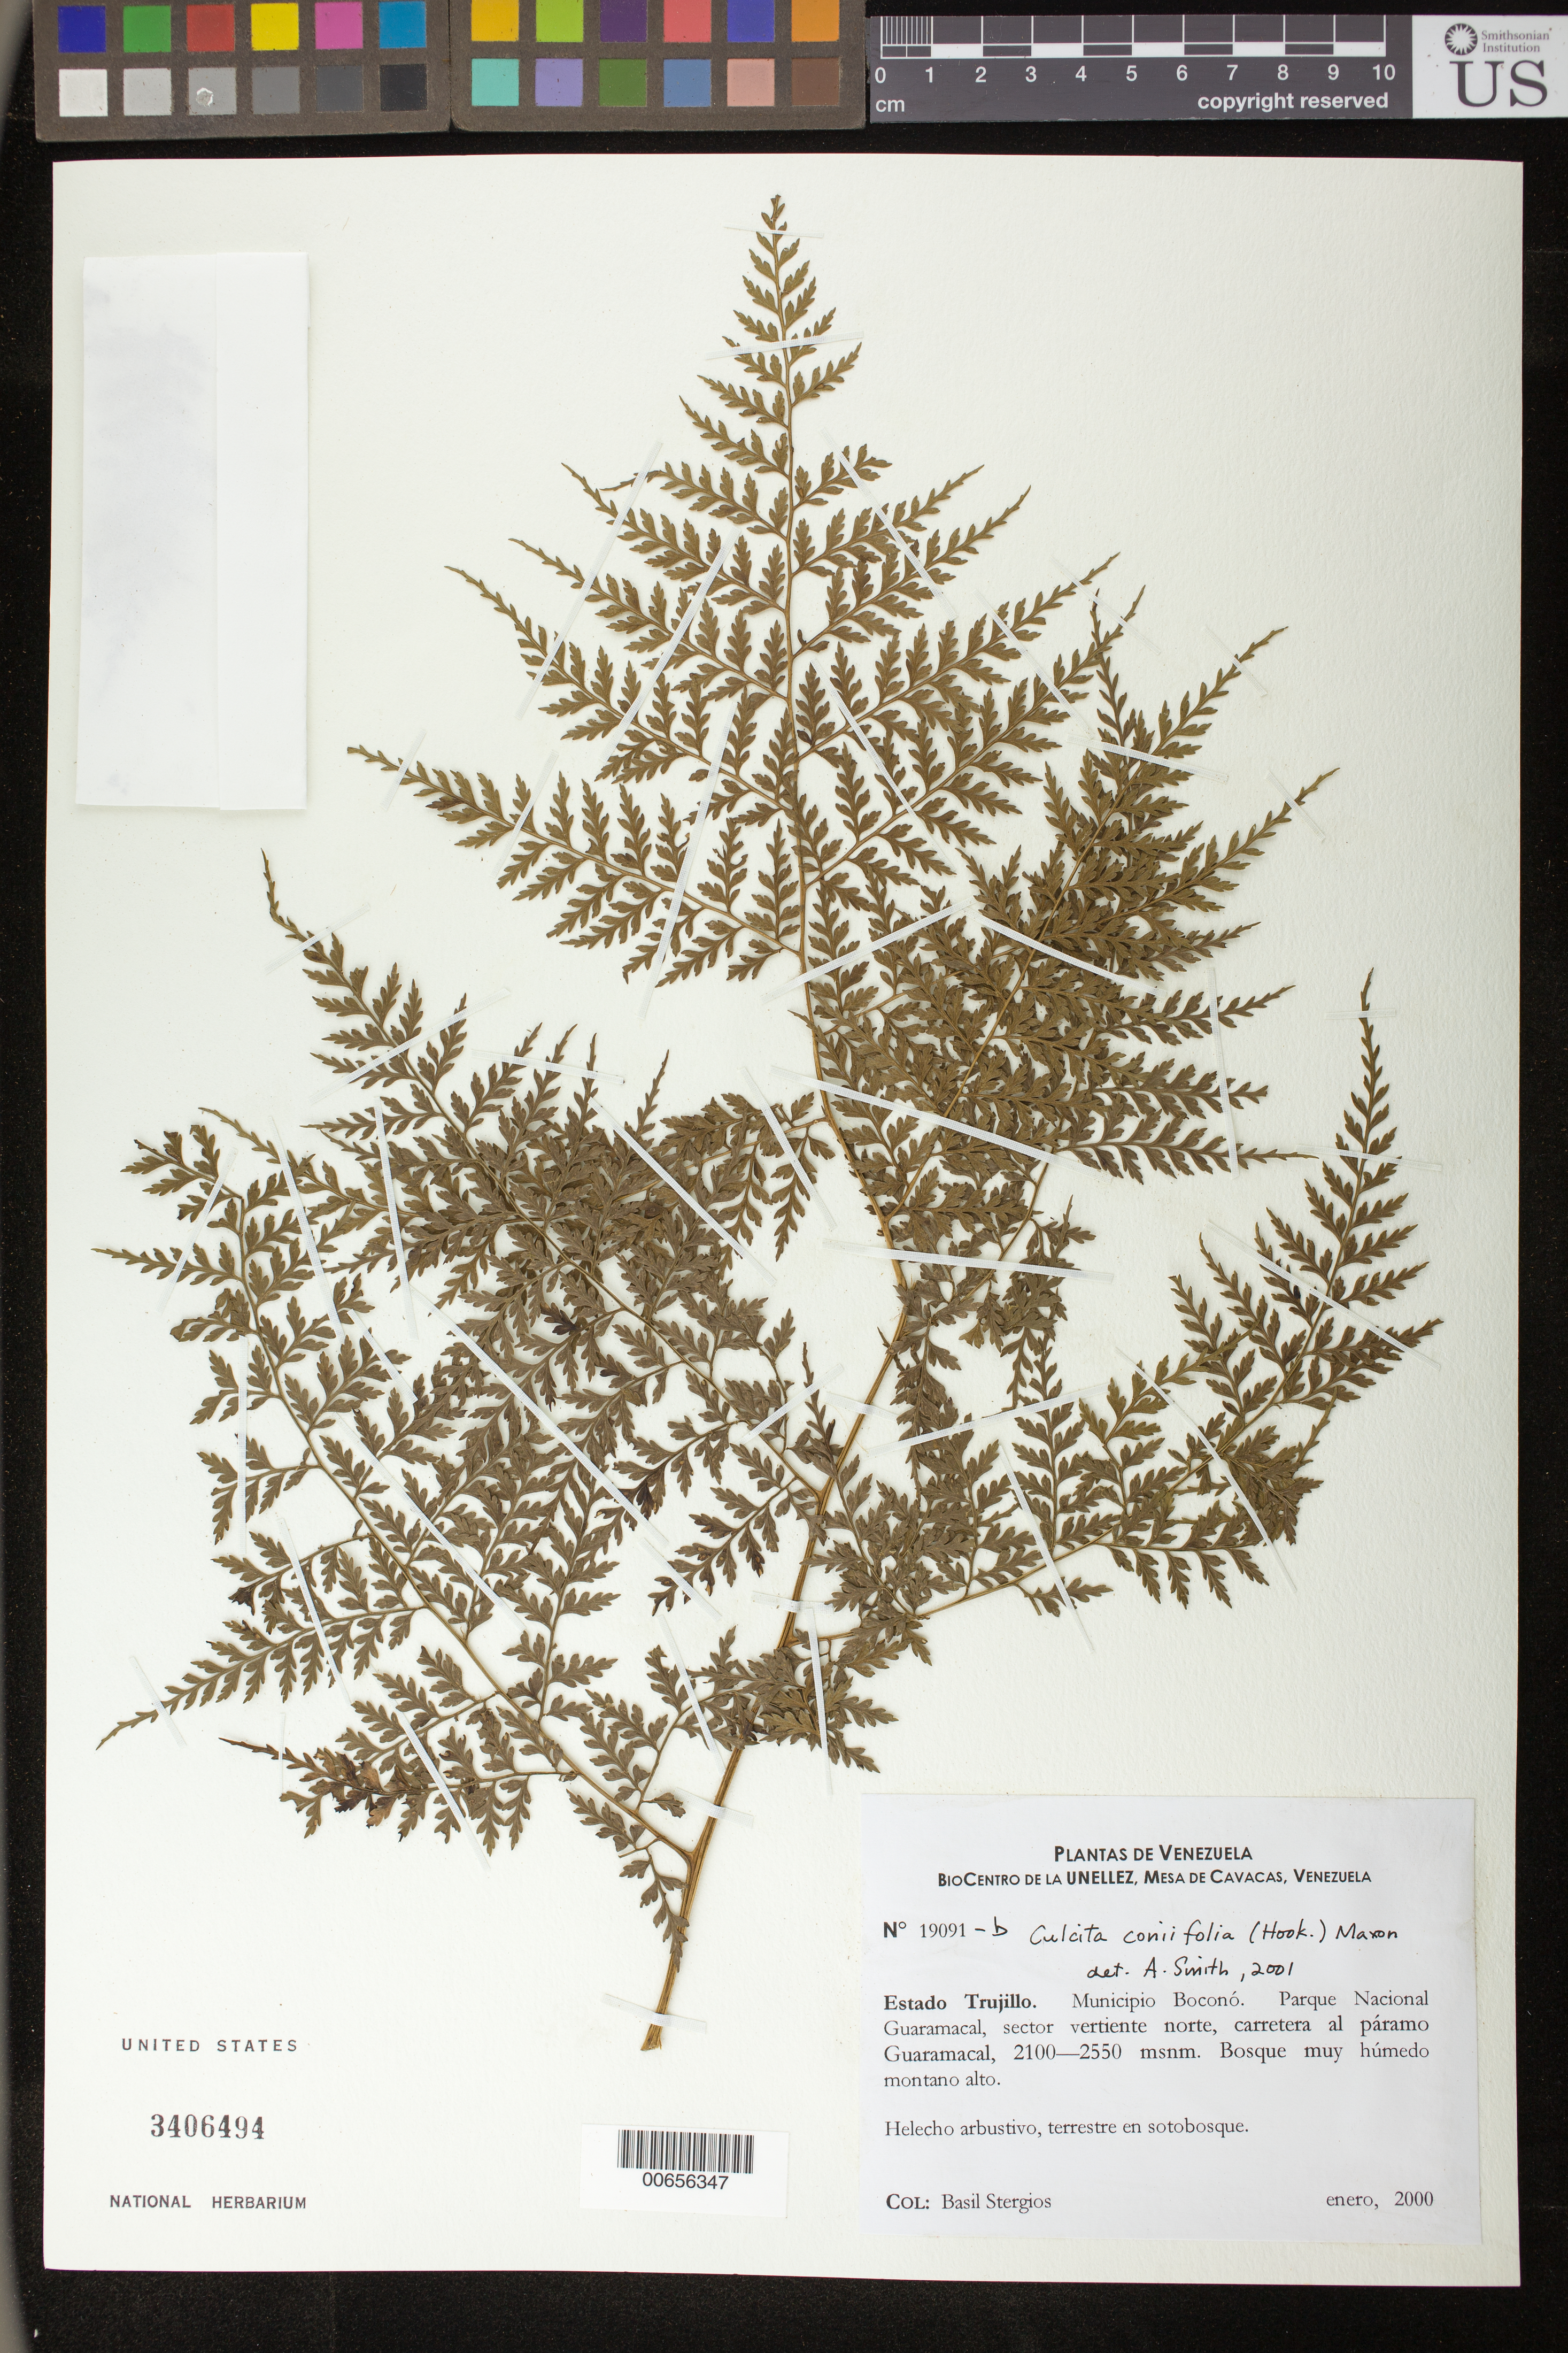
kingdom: Plantae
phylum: Tracheophyta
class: Polypodiopsida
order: Cyatheales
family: Culcitaceae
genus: Culcita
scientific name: Culcita coniifolia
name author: (Hook.) Maxon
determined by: Smith, Alan R., (UC)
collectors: B. G. Stergios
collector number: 19091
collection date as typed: Jan 2000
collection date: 2000-01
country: Venezuela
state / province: Trujillo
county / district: Boconó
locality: Parque Nacional Guaramacal, vertiente N, carretera al páramo Guaramacal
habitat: Bosque muy húmedo montano alto.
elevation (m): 2100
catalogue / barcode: US 3406494